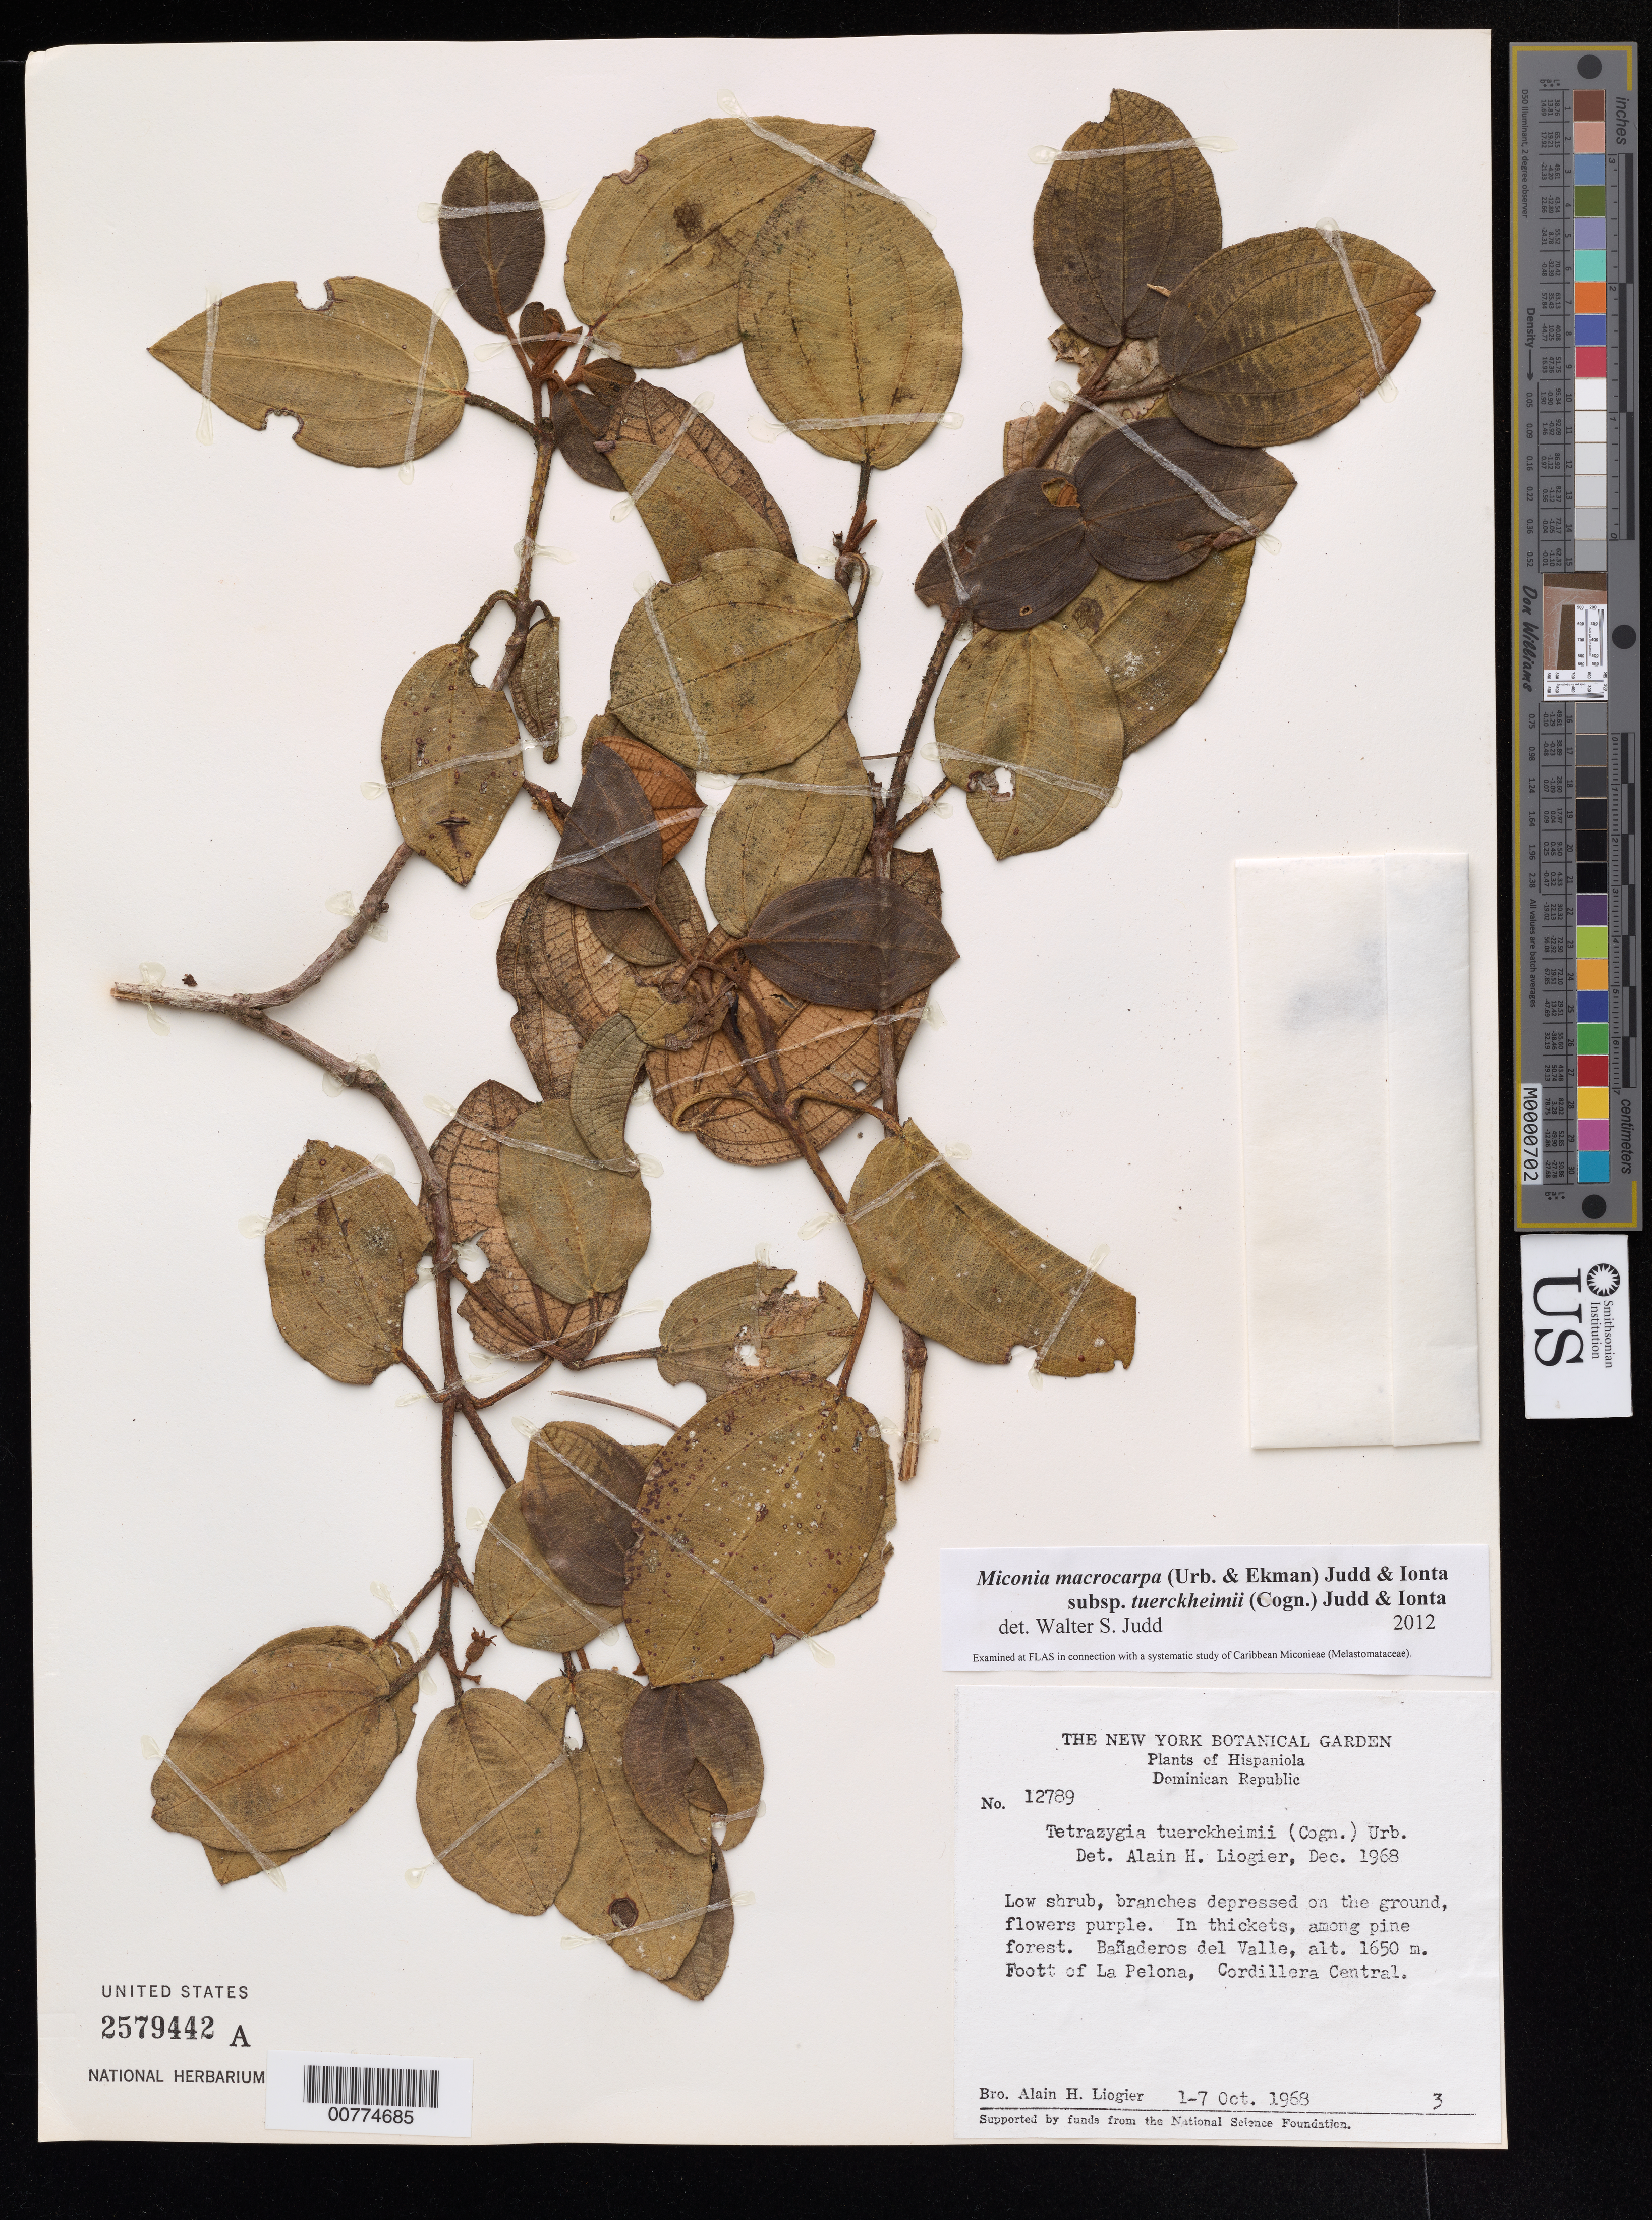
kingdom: Plantae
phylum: Tracheophyta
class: Magnoliopsida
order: Myrtales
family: Melastomataceae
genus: Miconia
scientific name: Miconia macrocarpa subsp. tuerckheimii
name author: (Cogn.) Judd & Ionta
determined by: Judd, Walter S.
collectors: A. H. Liogier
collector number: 12789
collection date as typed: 01 Oct 1968 to 07 Oct 1968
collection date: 1968-10-01/1968-10-07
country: Dominican Republic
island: Hispaniola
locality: Cordillera Central, foot of La Pelona, Bañaderos del Valle.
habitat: In thickets, among pine forest.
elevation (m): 1650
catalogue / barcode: US 2579442A